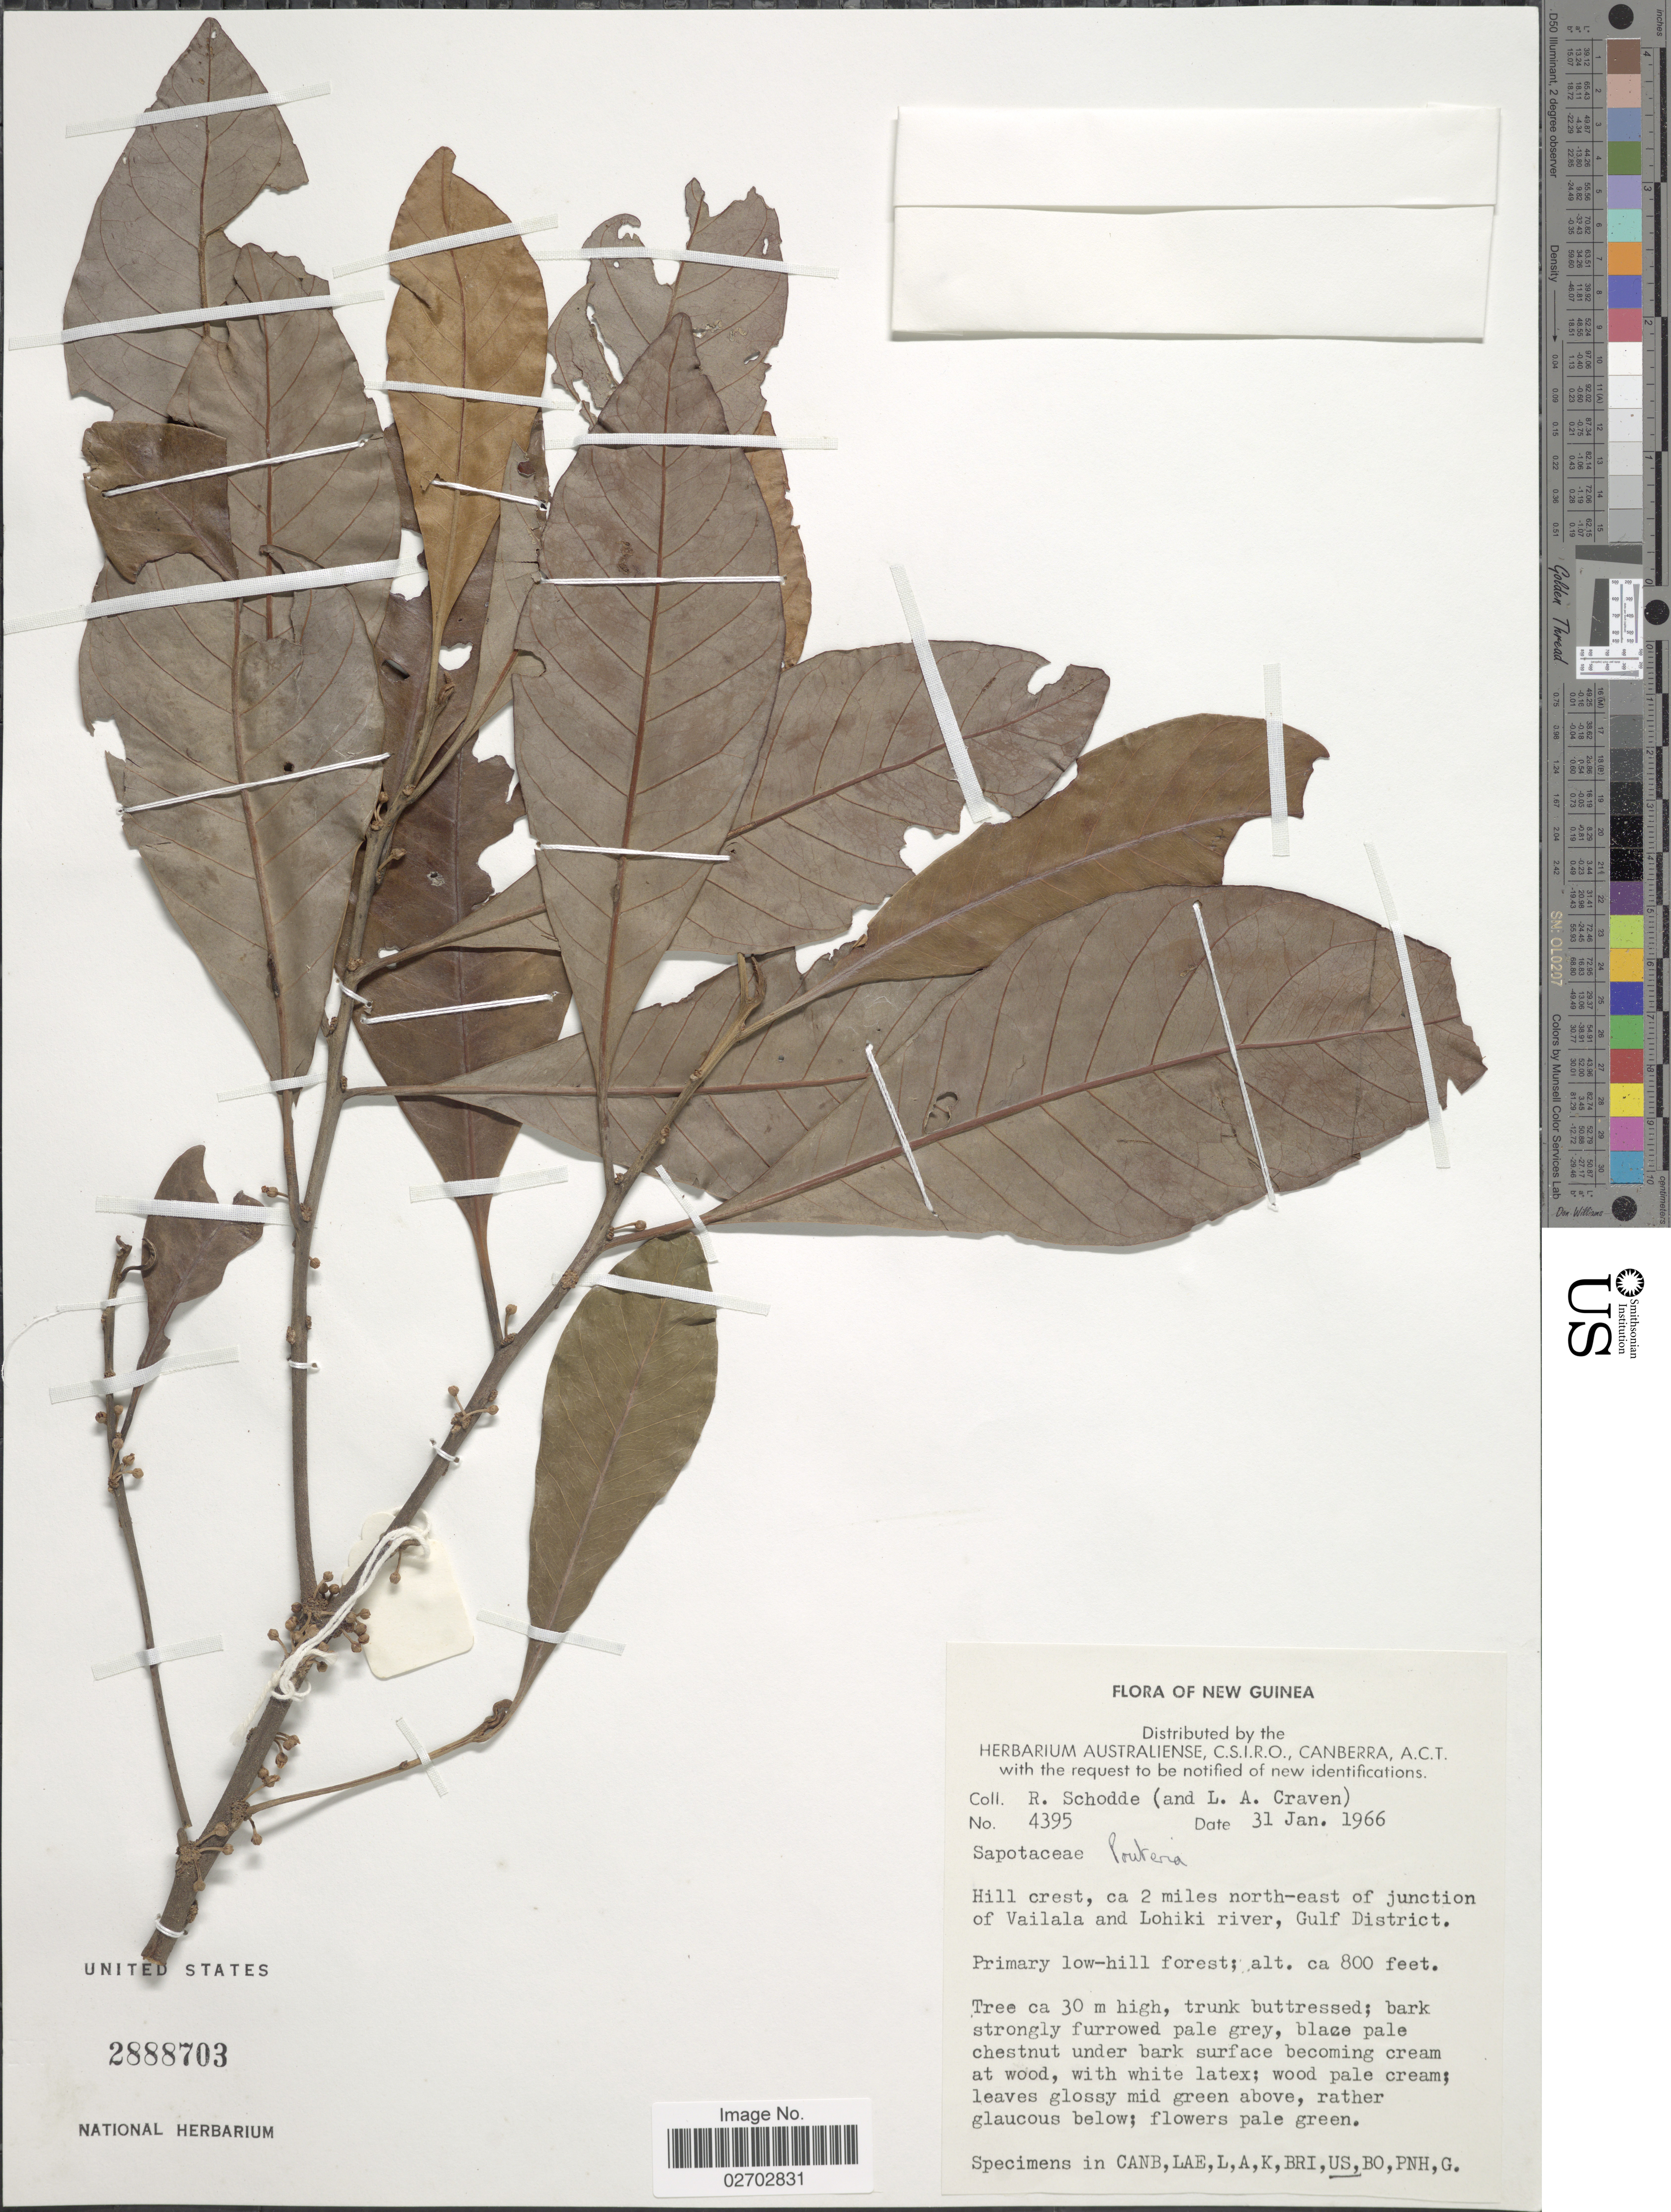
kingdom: Plantae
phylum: Tracheophyta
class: Magnoliopsida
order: Ericales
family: Sapotaceae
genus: Pouteria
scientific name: Pouteria sp.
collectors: R. Schodde & L. A. Craven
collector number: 4395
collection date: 1966-01-31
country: Papua New Guinea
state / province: Gulf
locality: New Guinea. Hill crest, ca 2 miles north-east of junction of Vailala and Lohiki river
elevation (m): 244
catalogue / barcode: US 2888703